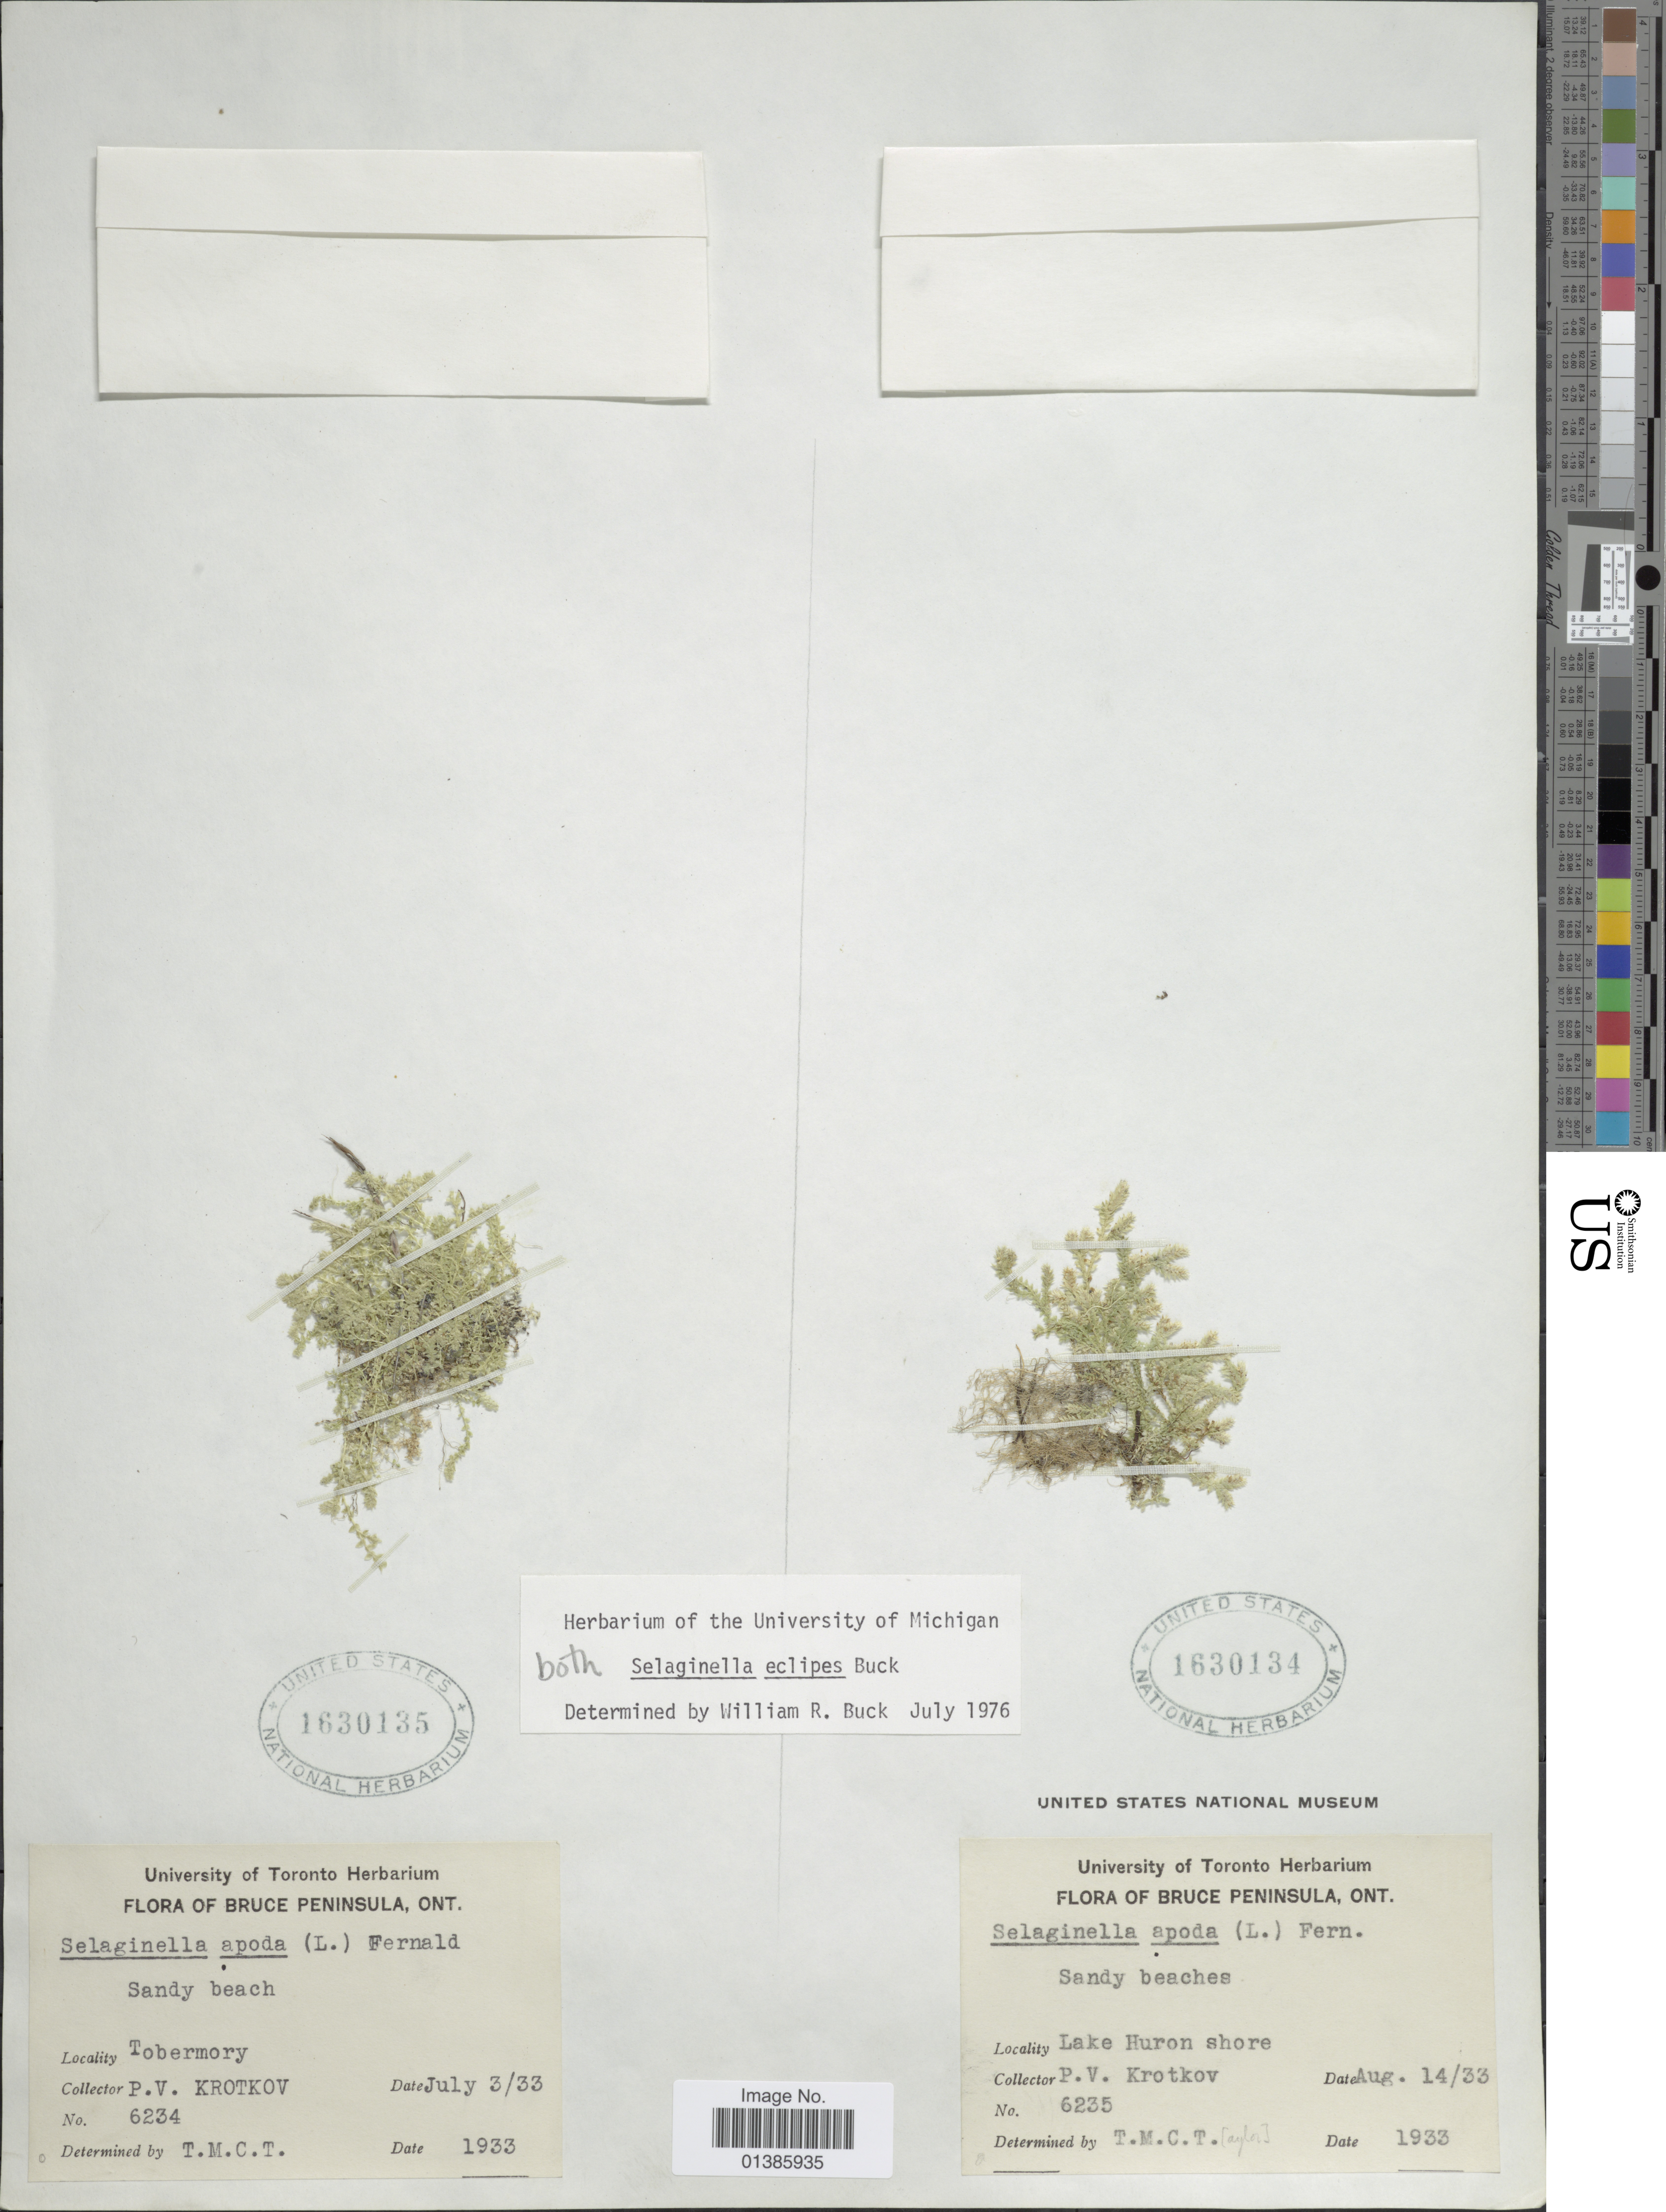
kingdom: Plantae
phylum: Tracheophyta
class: Lycopodiopsida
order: Selaginellales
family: Selaginellaceae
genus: Selaginella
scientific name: Selaginella eclipes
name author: W.R. Buck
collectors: P. V. Krotkov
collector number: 6235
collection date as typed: Transcribed d/m/y: 14/8/33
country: Canada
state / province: Ontario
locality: Bruce Peninsula. Lake Huron shore.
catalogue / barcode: US 1630134